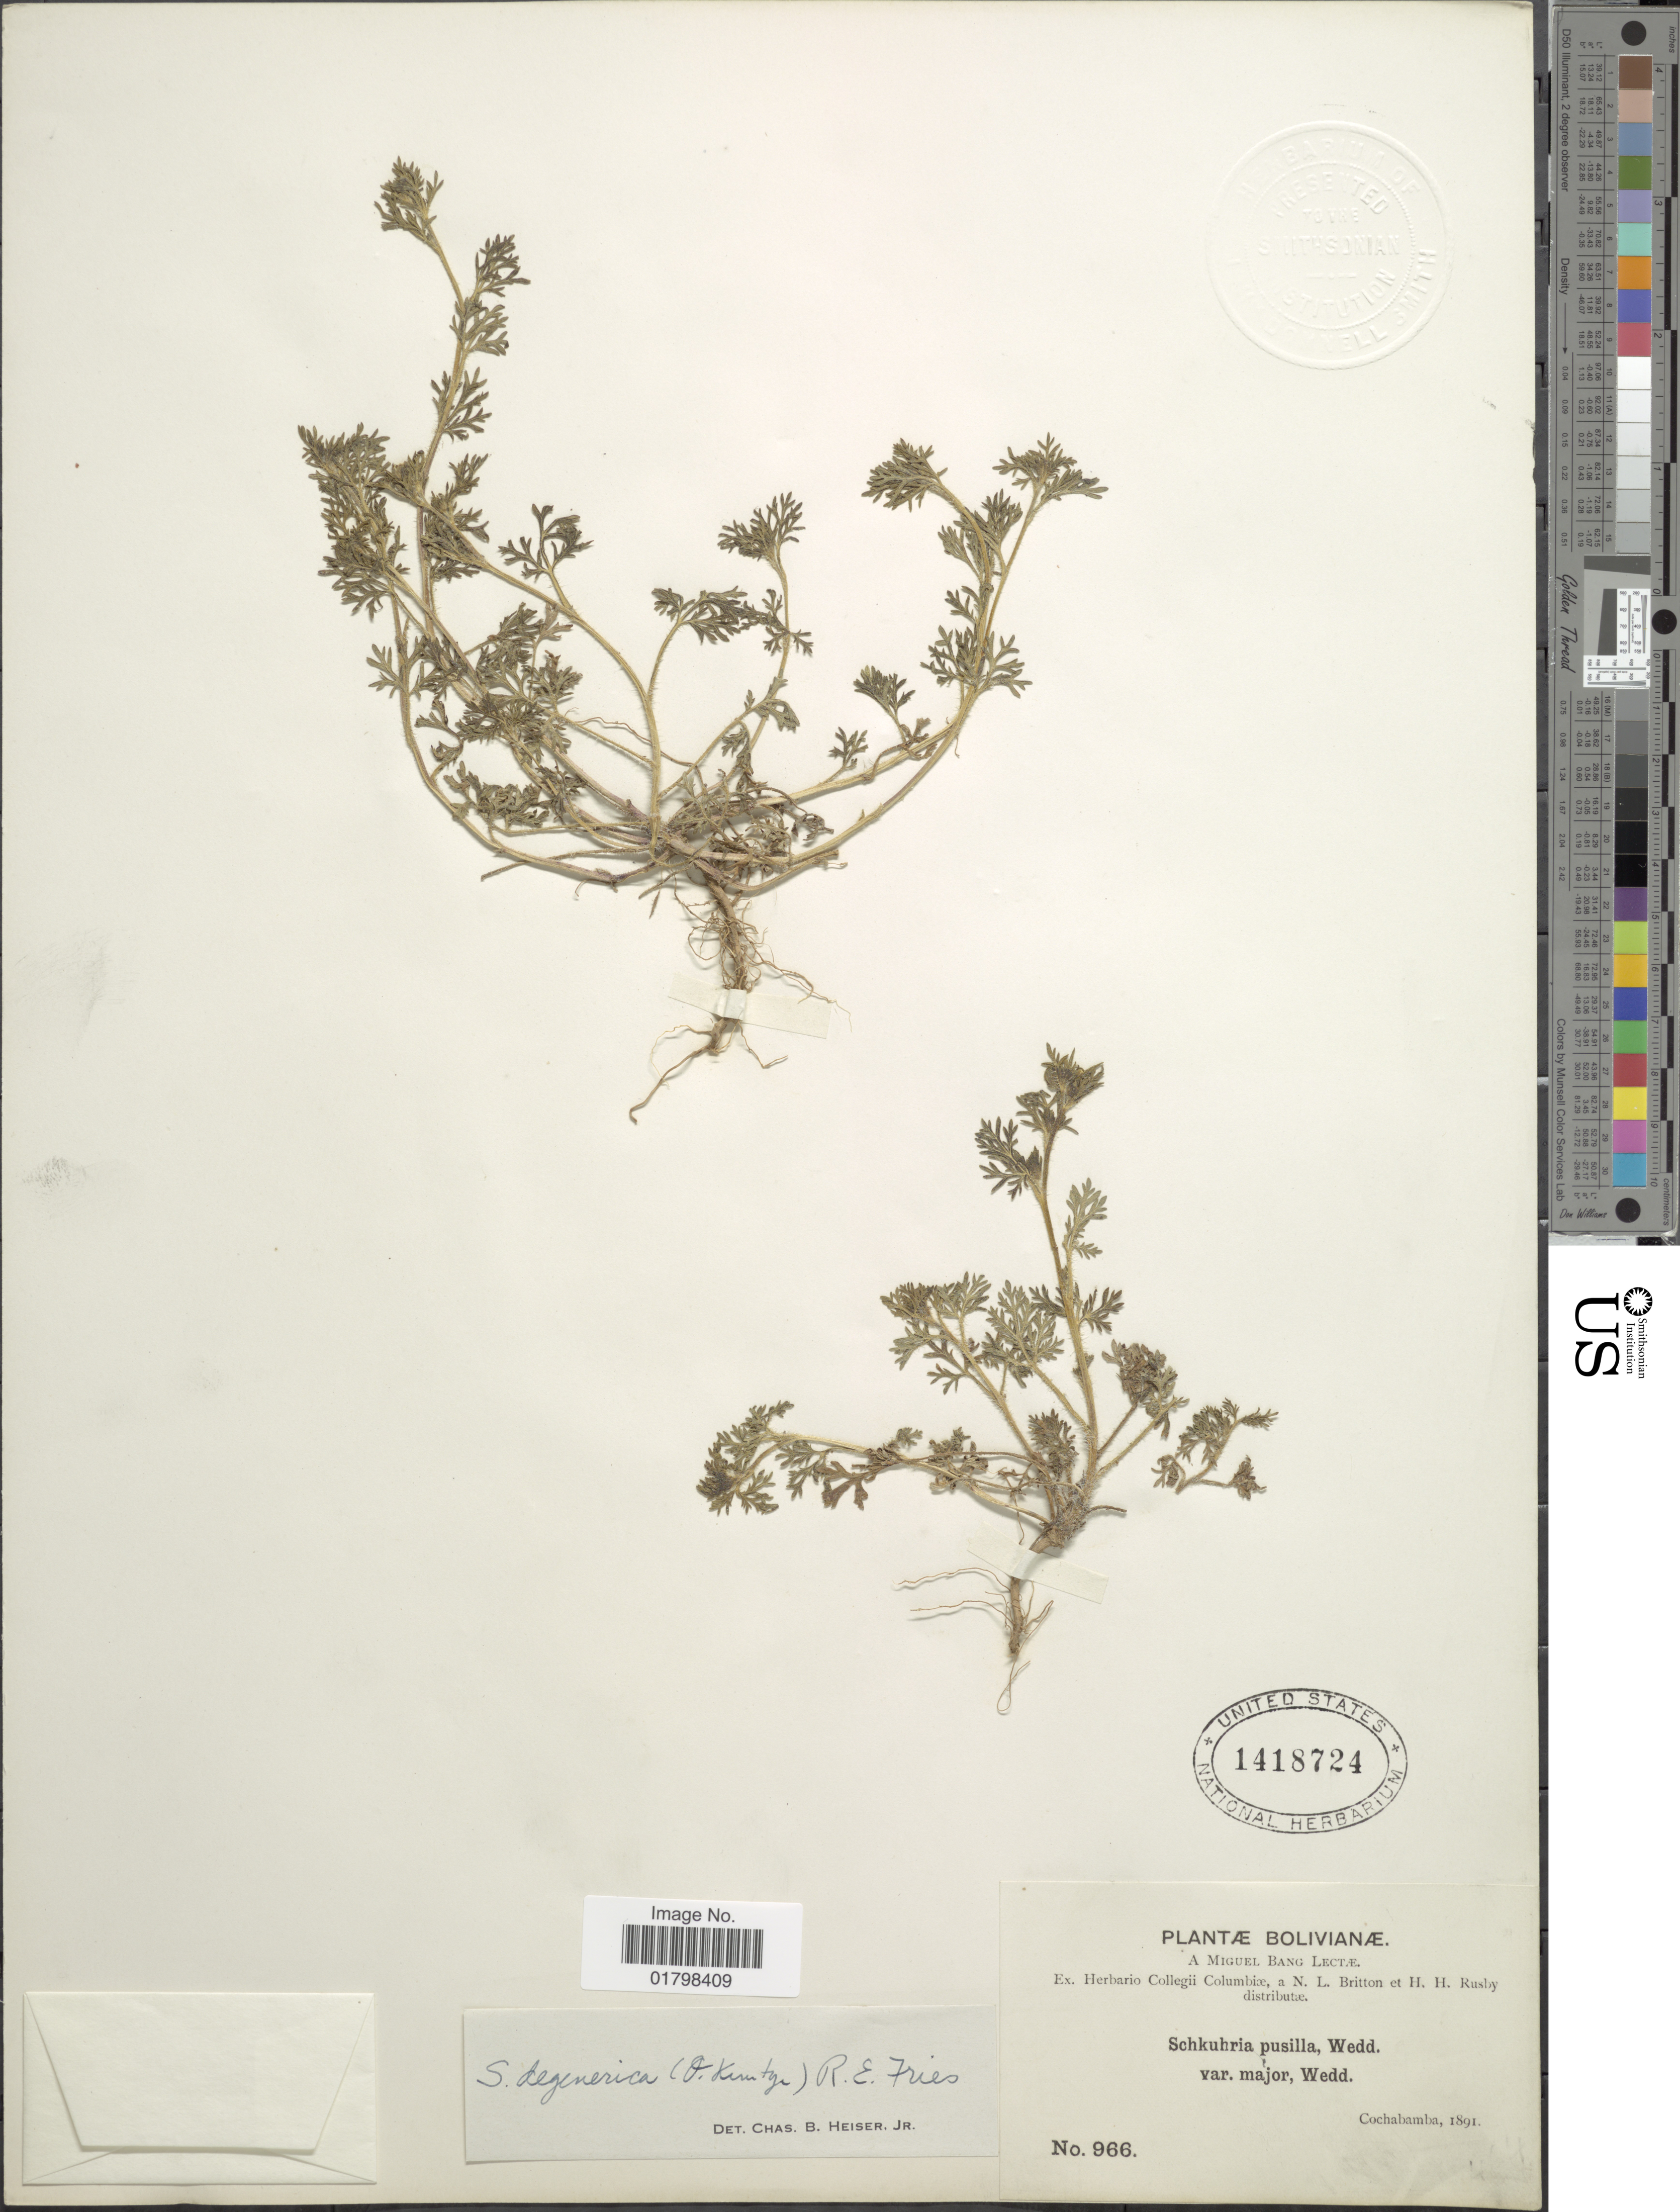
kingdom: Plantae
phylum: Tracheophyta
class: Magnoliopsida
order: Asterales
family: Asteraceae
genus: Schkuhria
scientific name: Schkuhria degenerica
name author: (Kuntze) R.E. Fr.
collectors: M. Bang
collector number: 966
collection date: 1891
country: Bolivia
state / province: Cochabamba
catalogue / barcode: US 1418724